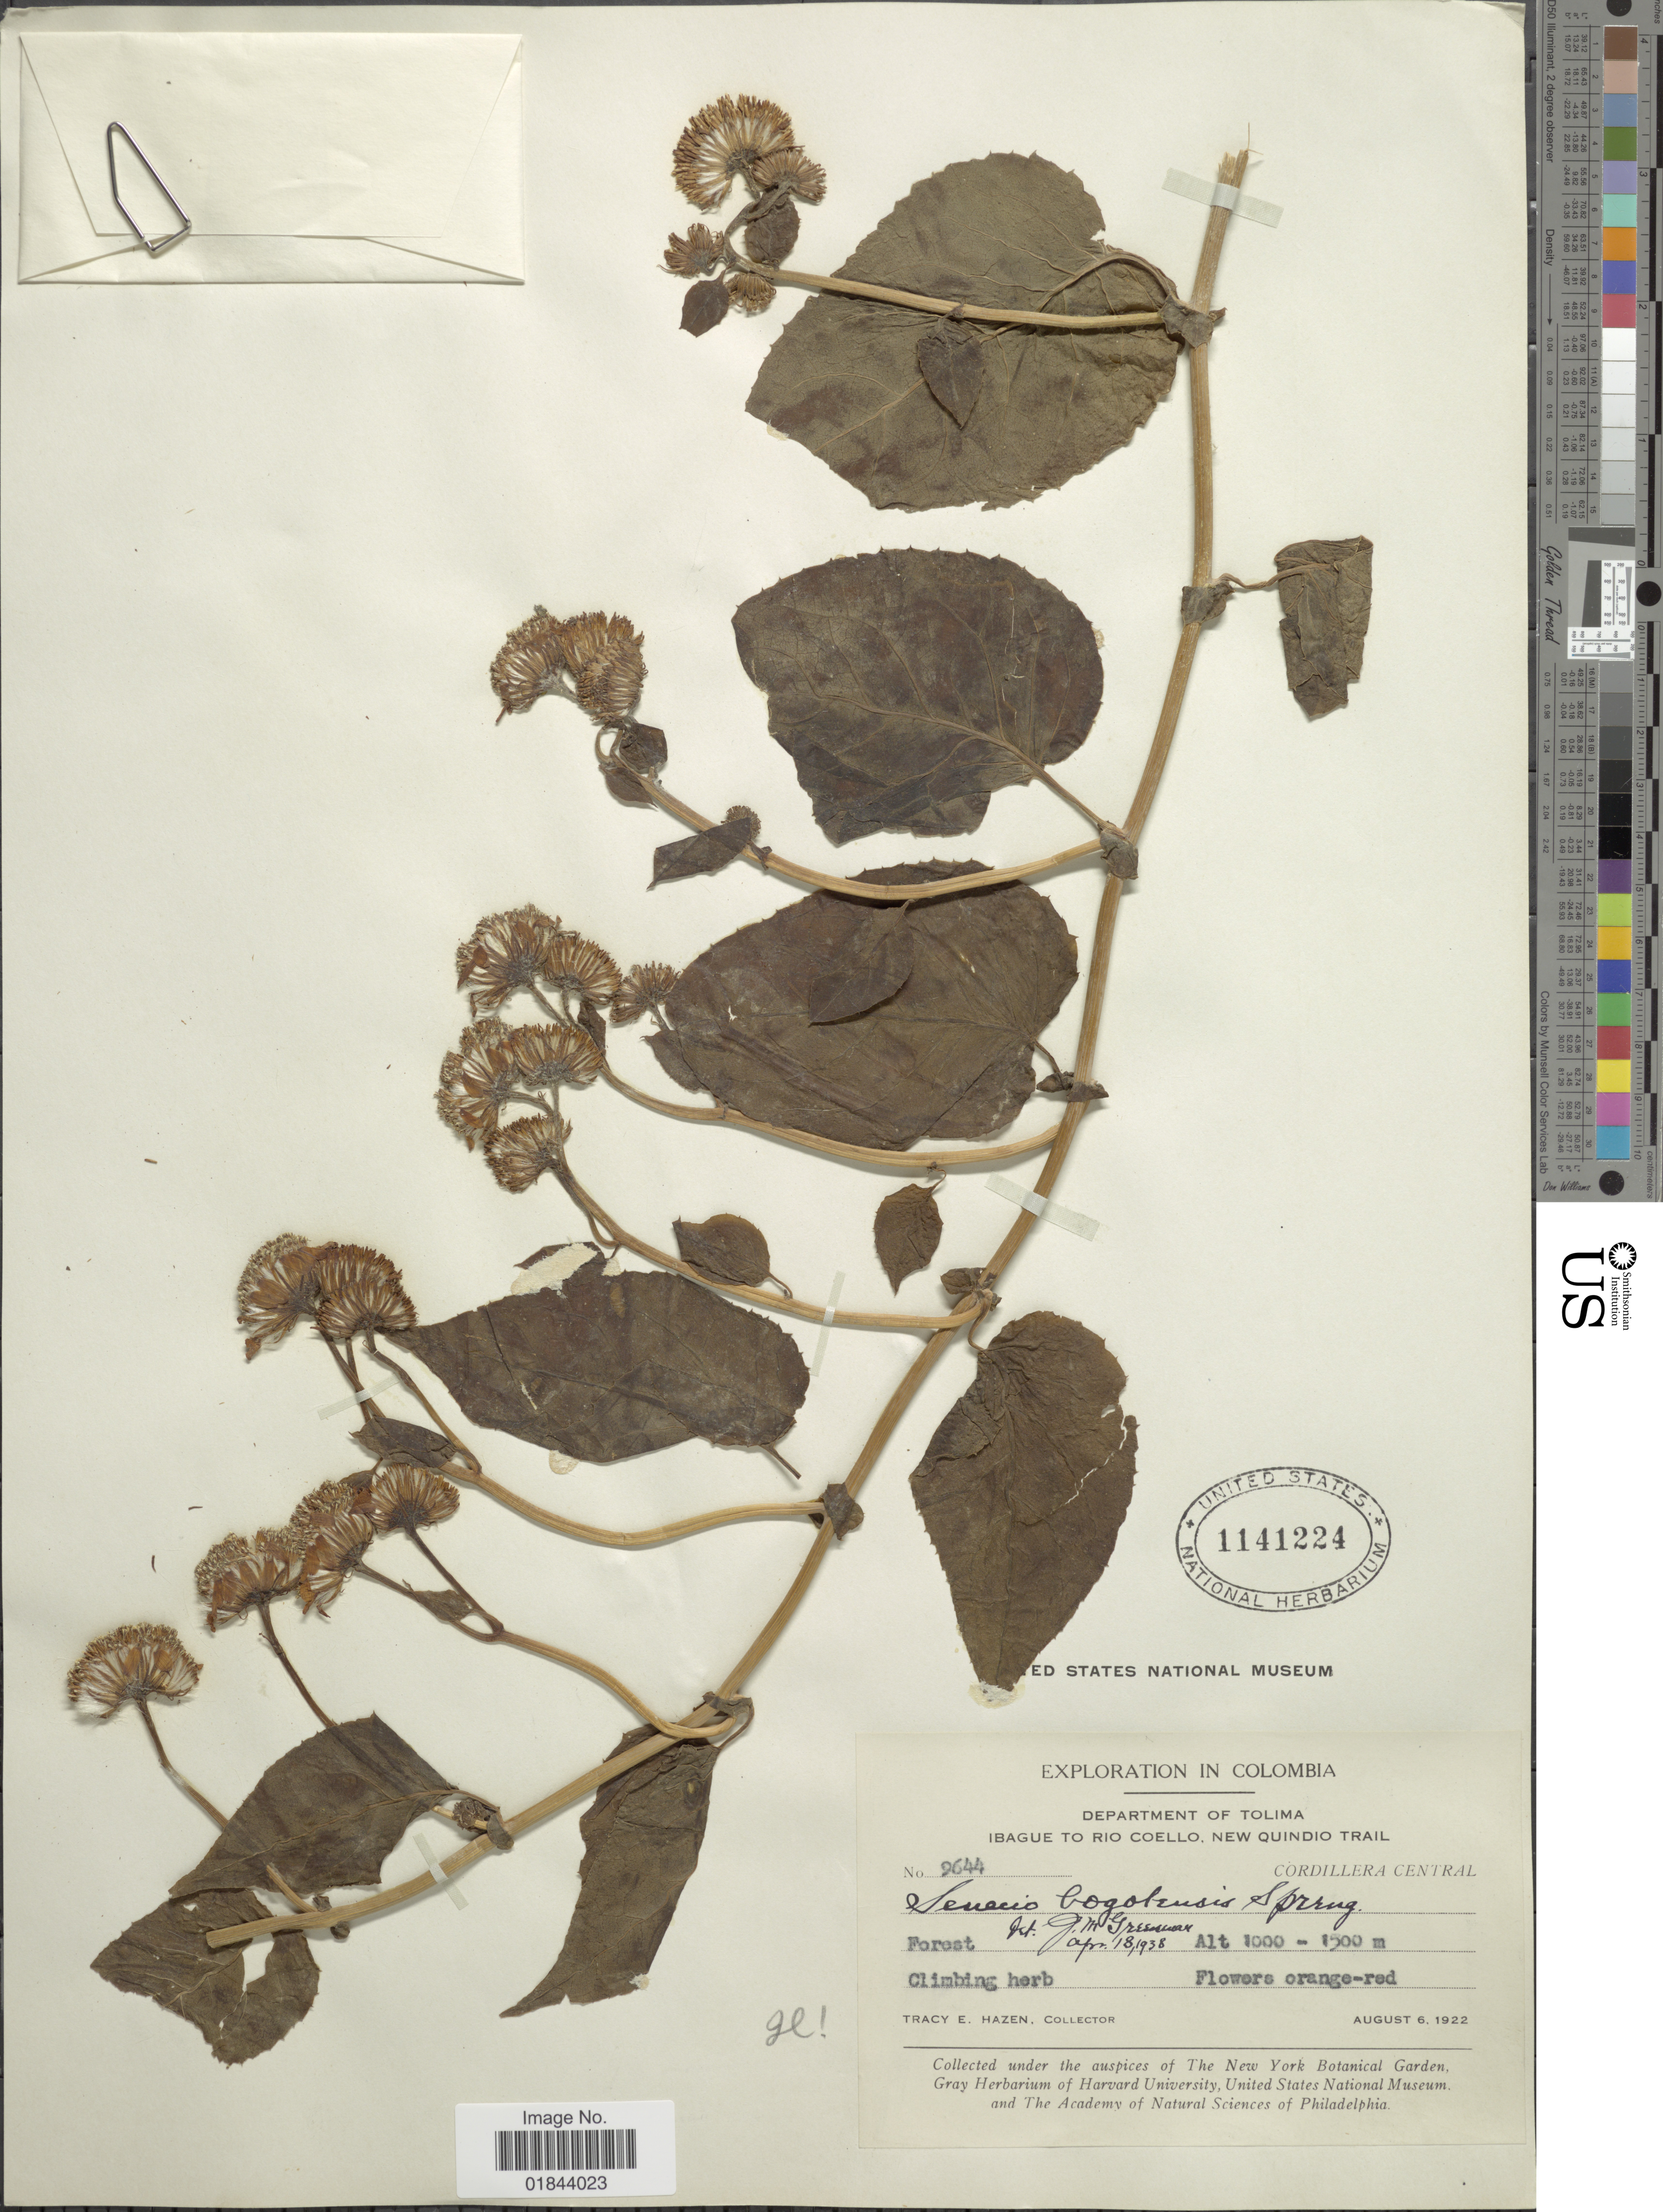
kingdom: Plantae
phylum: Tracheophyta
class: Magnoliopsida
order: Asterales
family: Asteraceae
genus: Pseudogynoxys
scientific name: Pseudogynoxys bogotensis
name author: (Spreng.) Cuatrec.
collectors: T. E. Hazen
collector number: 9644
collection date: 1922-08-06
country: Colombia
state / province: Tolima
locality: Department of Tolima, Ibague to Rio Coello, New Quindio Trail, Cordillera Central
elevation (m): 1000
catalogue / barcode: US 1141224